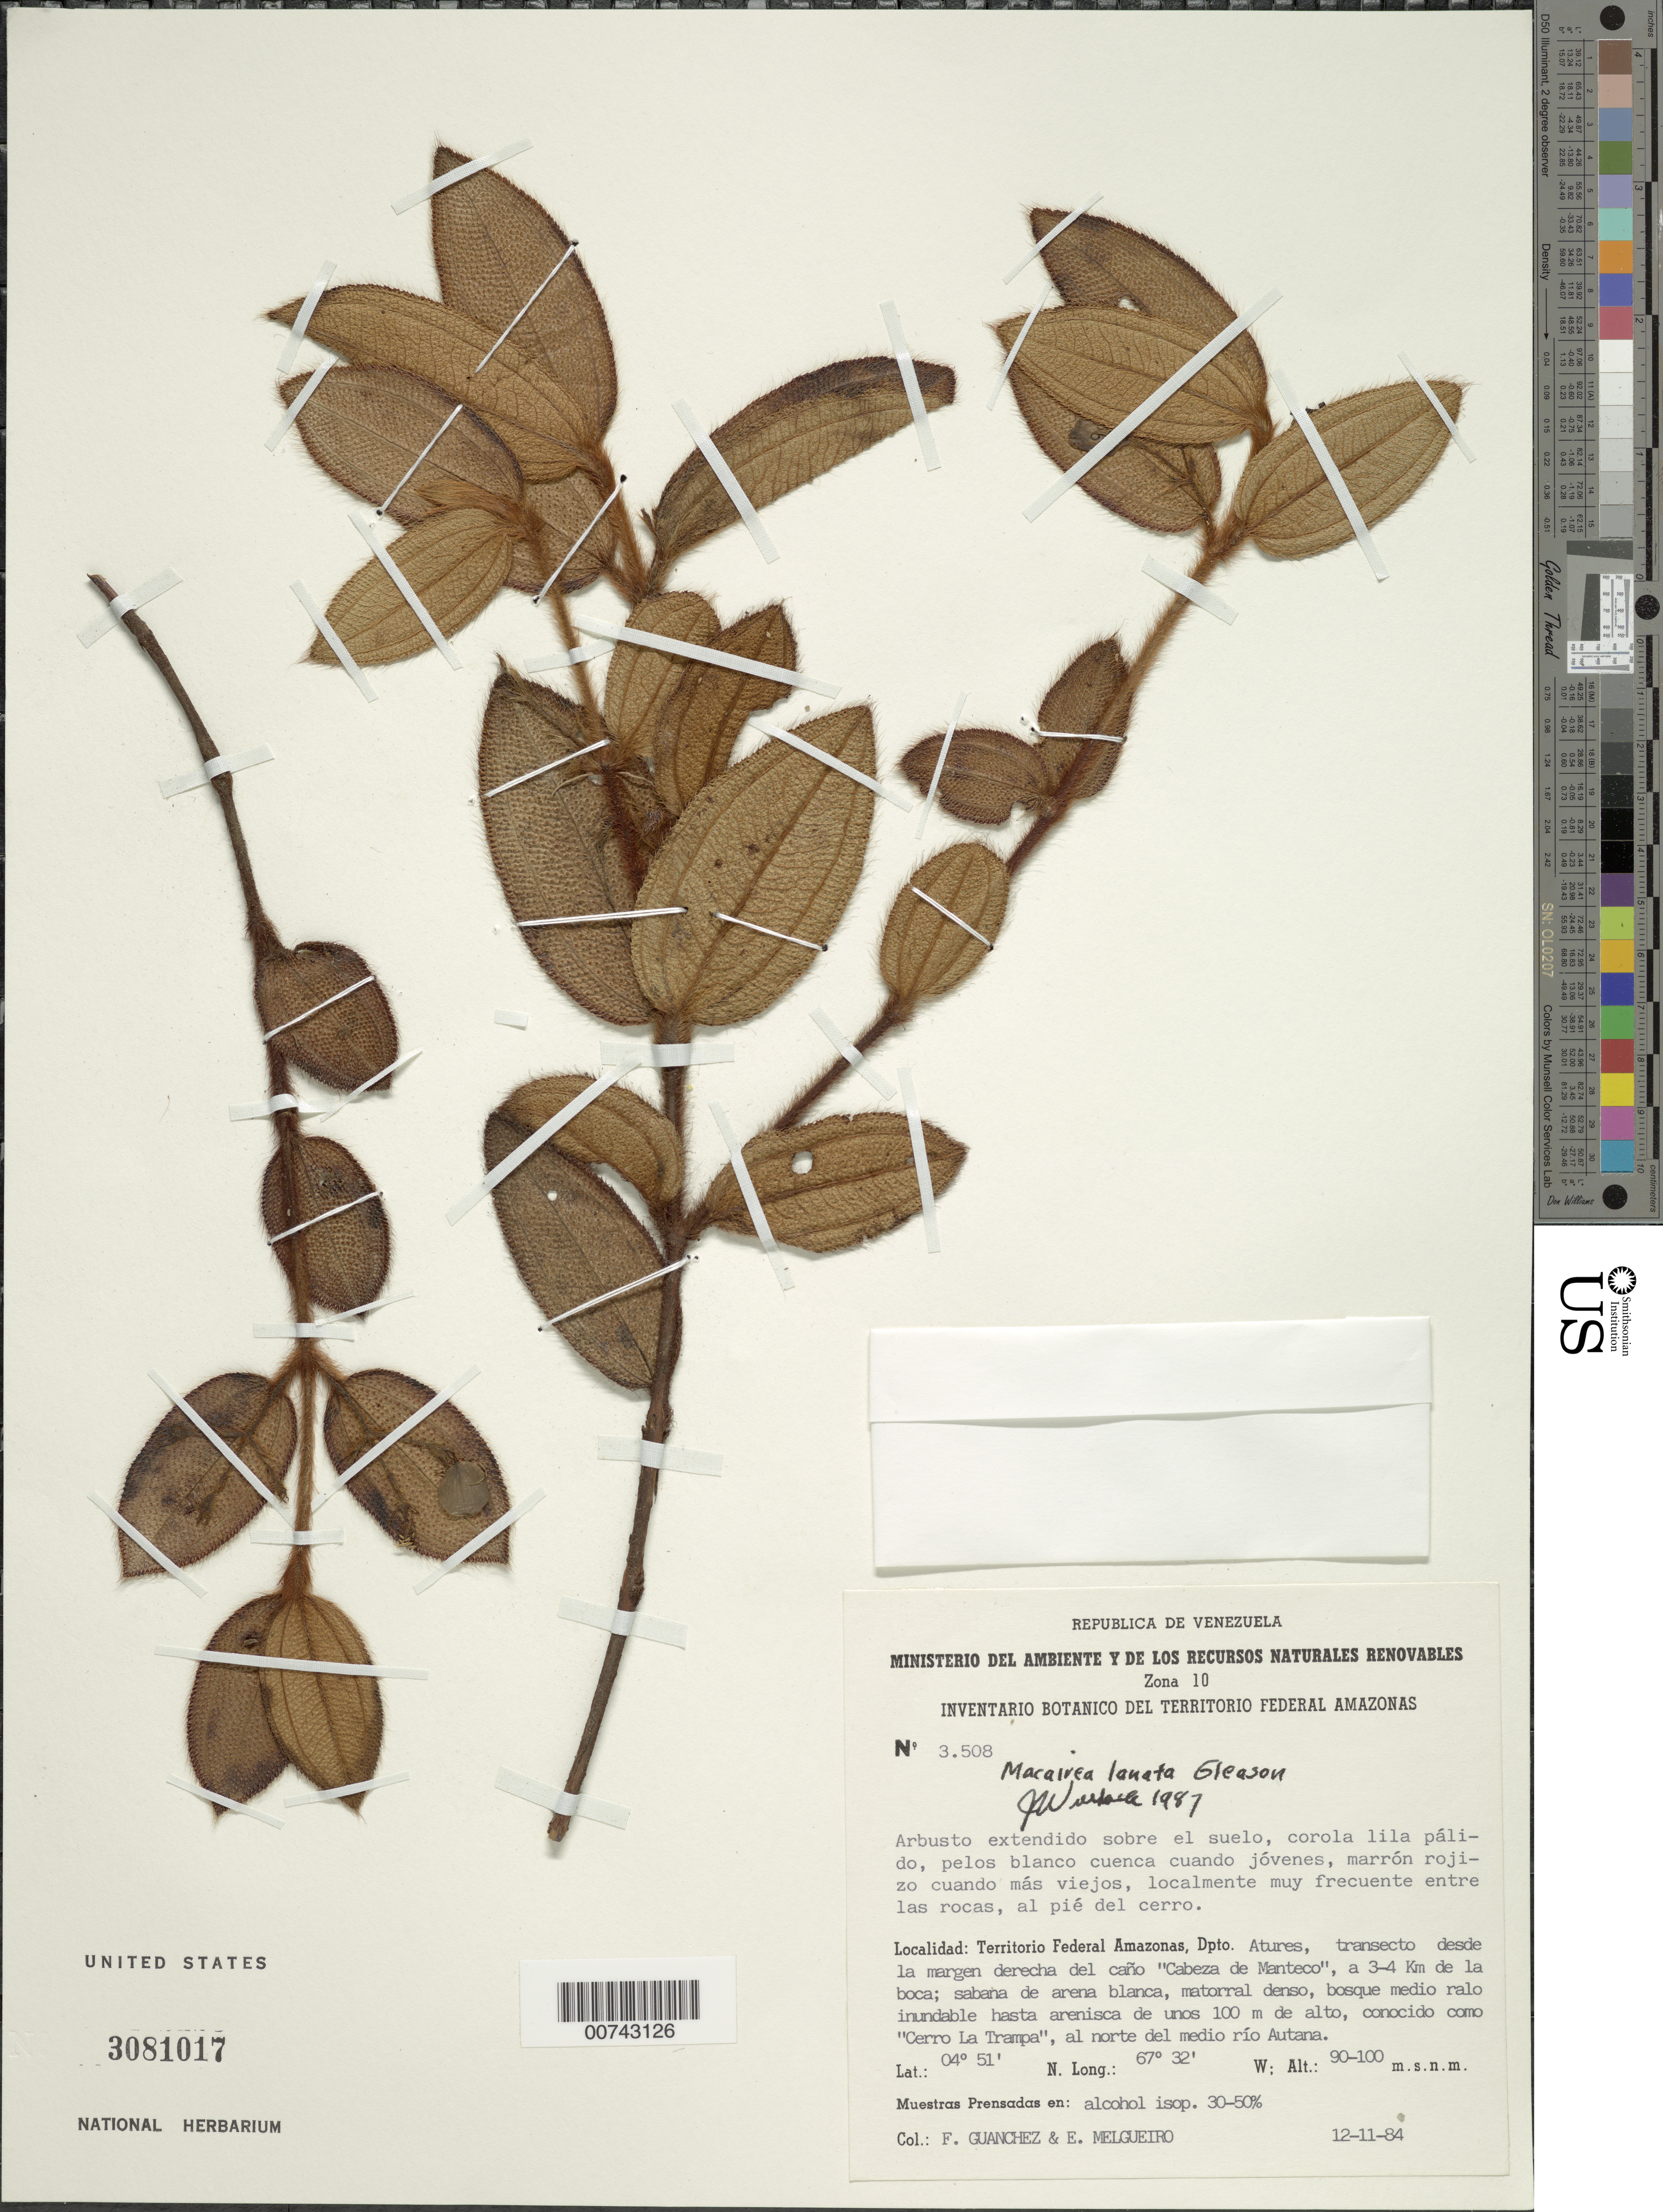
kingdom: Plantae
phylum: Tracheophyta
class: Magnoliopsida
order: Myrtales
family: Melastomataceae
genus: Macairea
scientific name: Macairea lanata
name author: Gleason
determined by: Wurdack, John J., (US), US (UNITED STATES)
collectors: F. Guánchez M.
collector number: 3508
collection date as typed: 12-Nov-84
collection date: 1984-11-12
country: Venezuela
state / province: Amazonas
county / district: Atures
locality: "Cabeza de Manteco", transecto desde la margen derecha del cano, a 3-4km de la boca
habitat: Sabana de arena blanca, matorral denso, bosque medio ralo inudable hasta arsenica de unos 100 m alto, conocido como "Cerro La Trampa,"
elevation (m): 90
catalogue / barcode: US 3081017